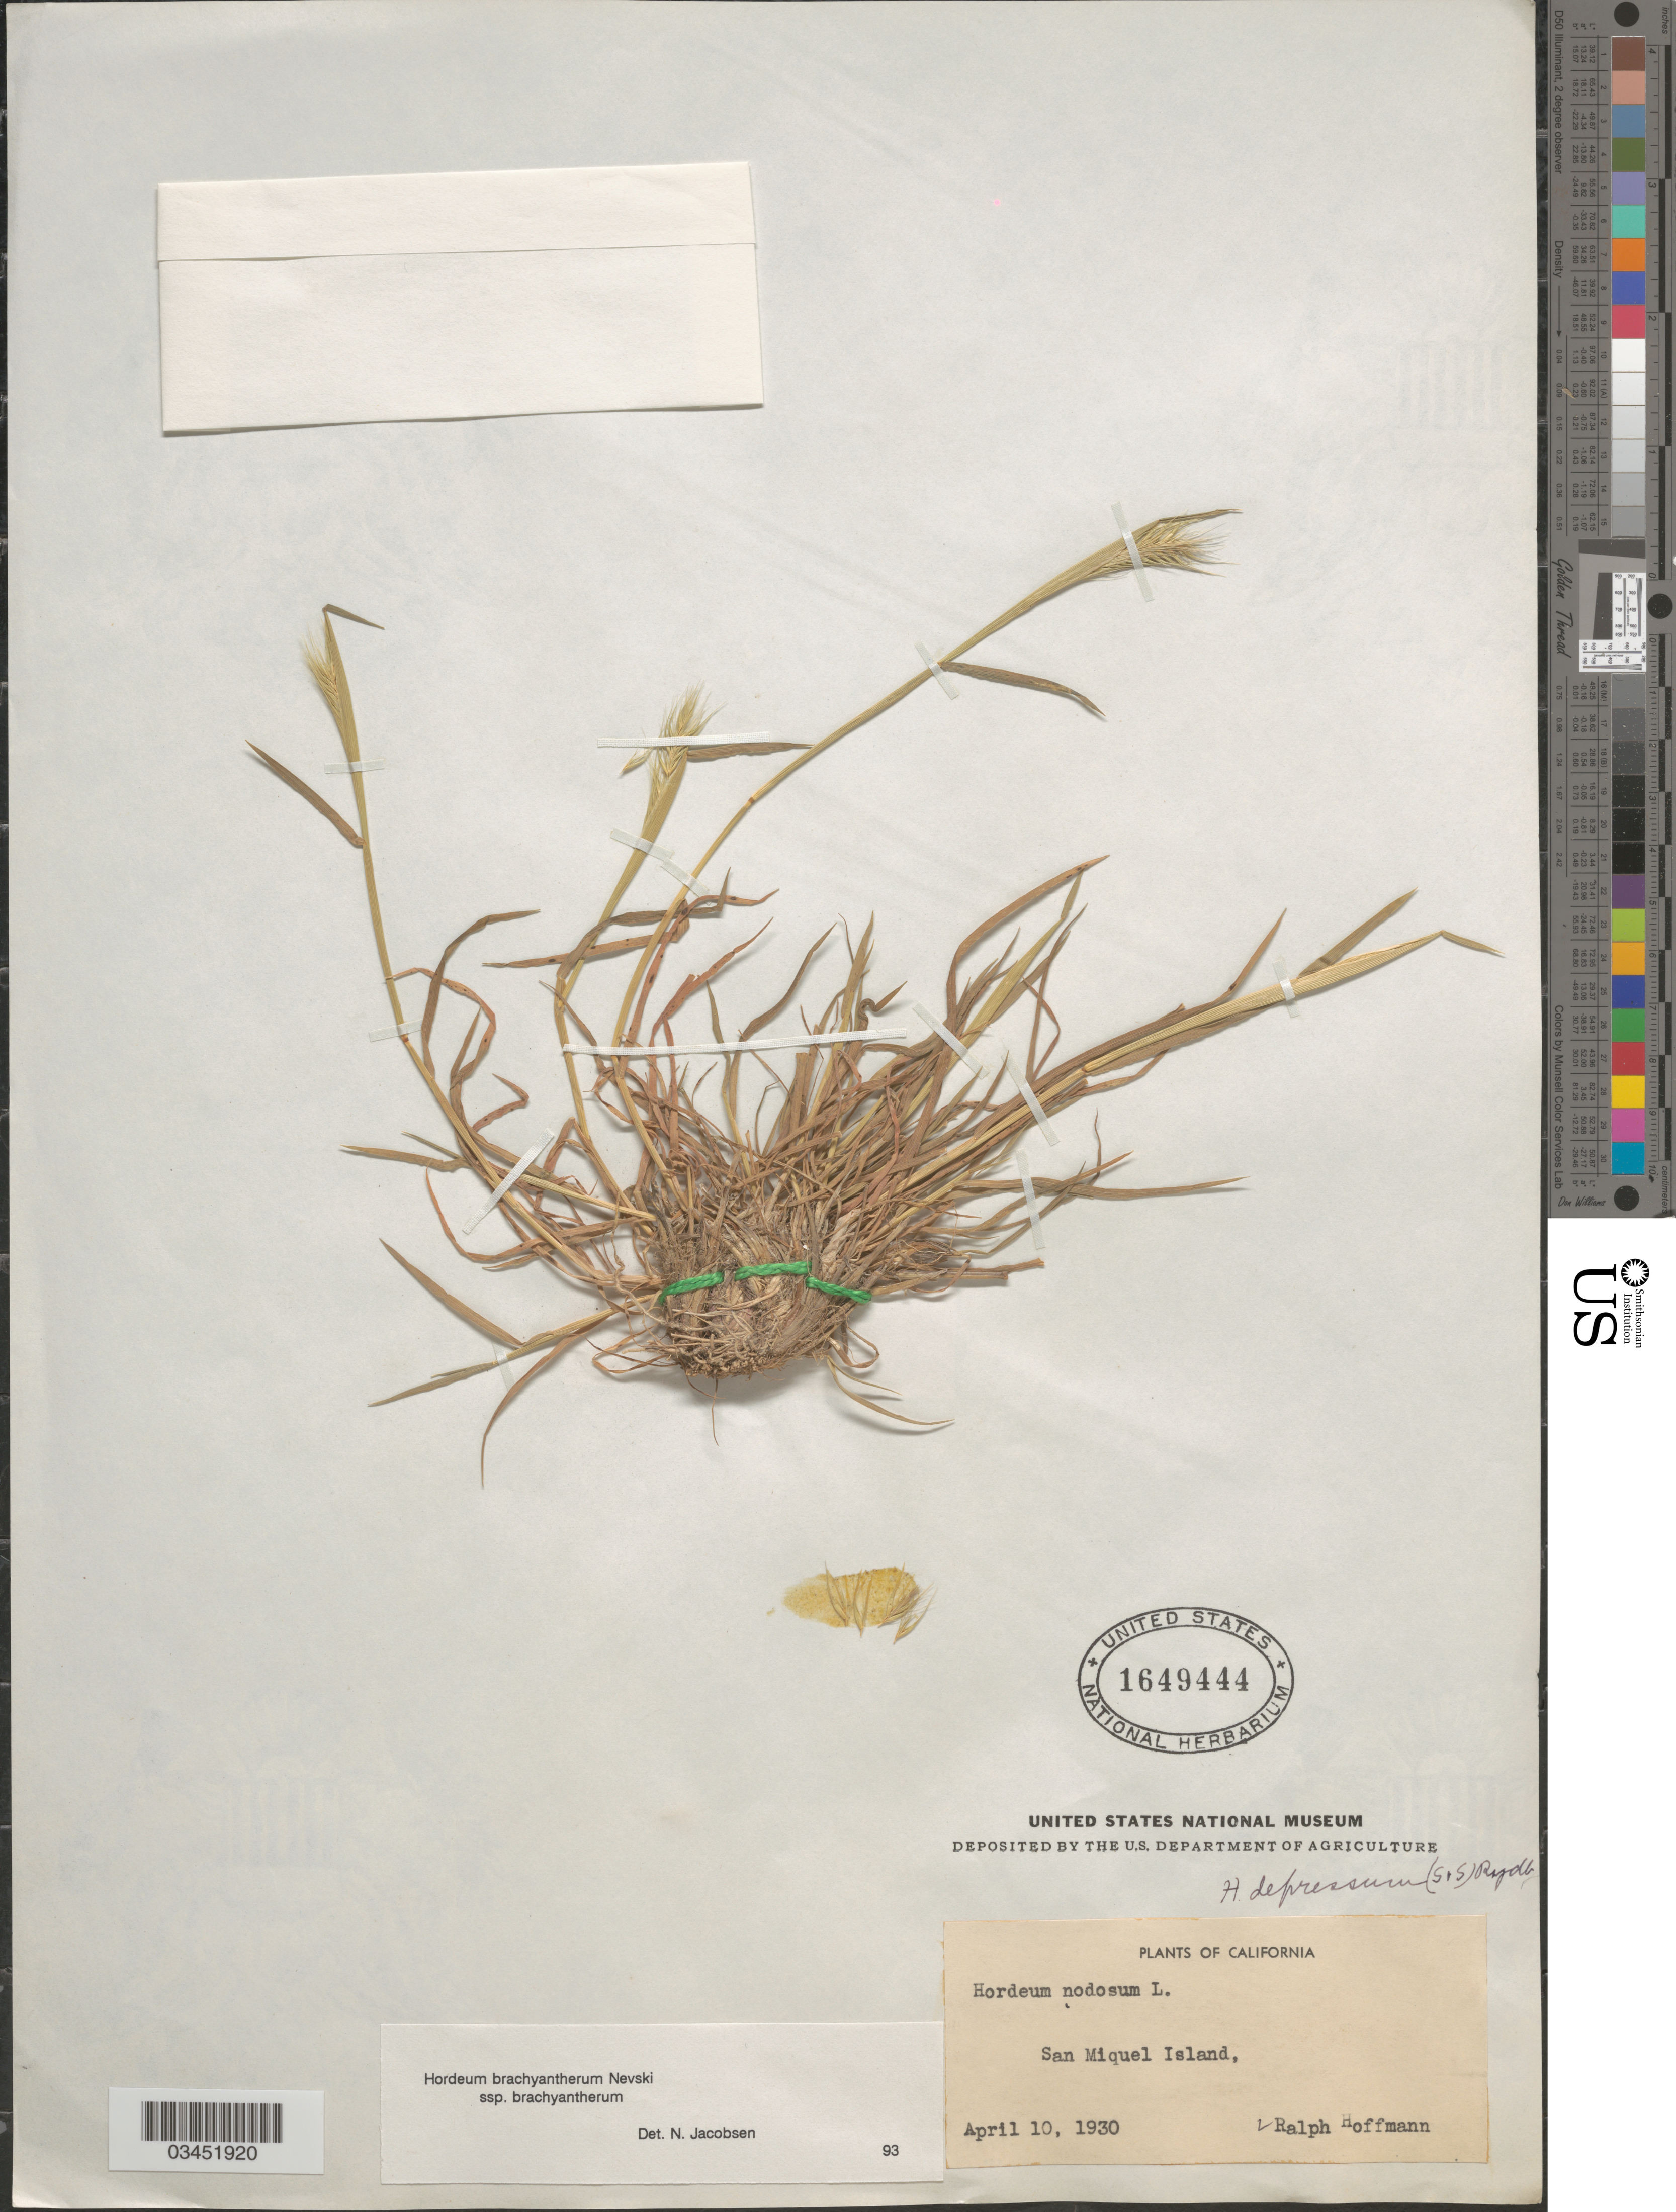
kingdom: Plantae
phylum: Tracheophyta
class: Liliopsida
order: Poales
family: Poaceae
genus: Hordeum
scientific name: Hordeum brachyantherum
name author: Nevski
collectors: R. Hoffman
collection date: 1930-04-10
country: United States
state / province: California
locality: San Miquel Island.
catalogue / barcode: US 1649444